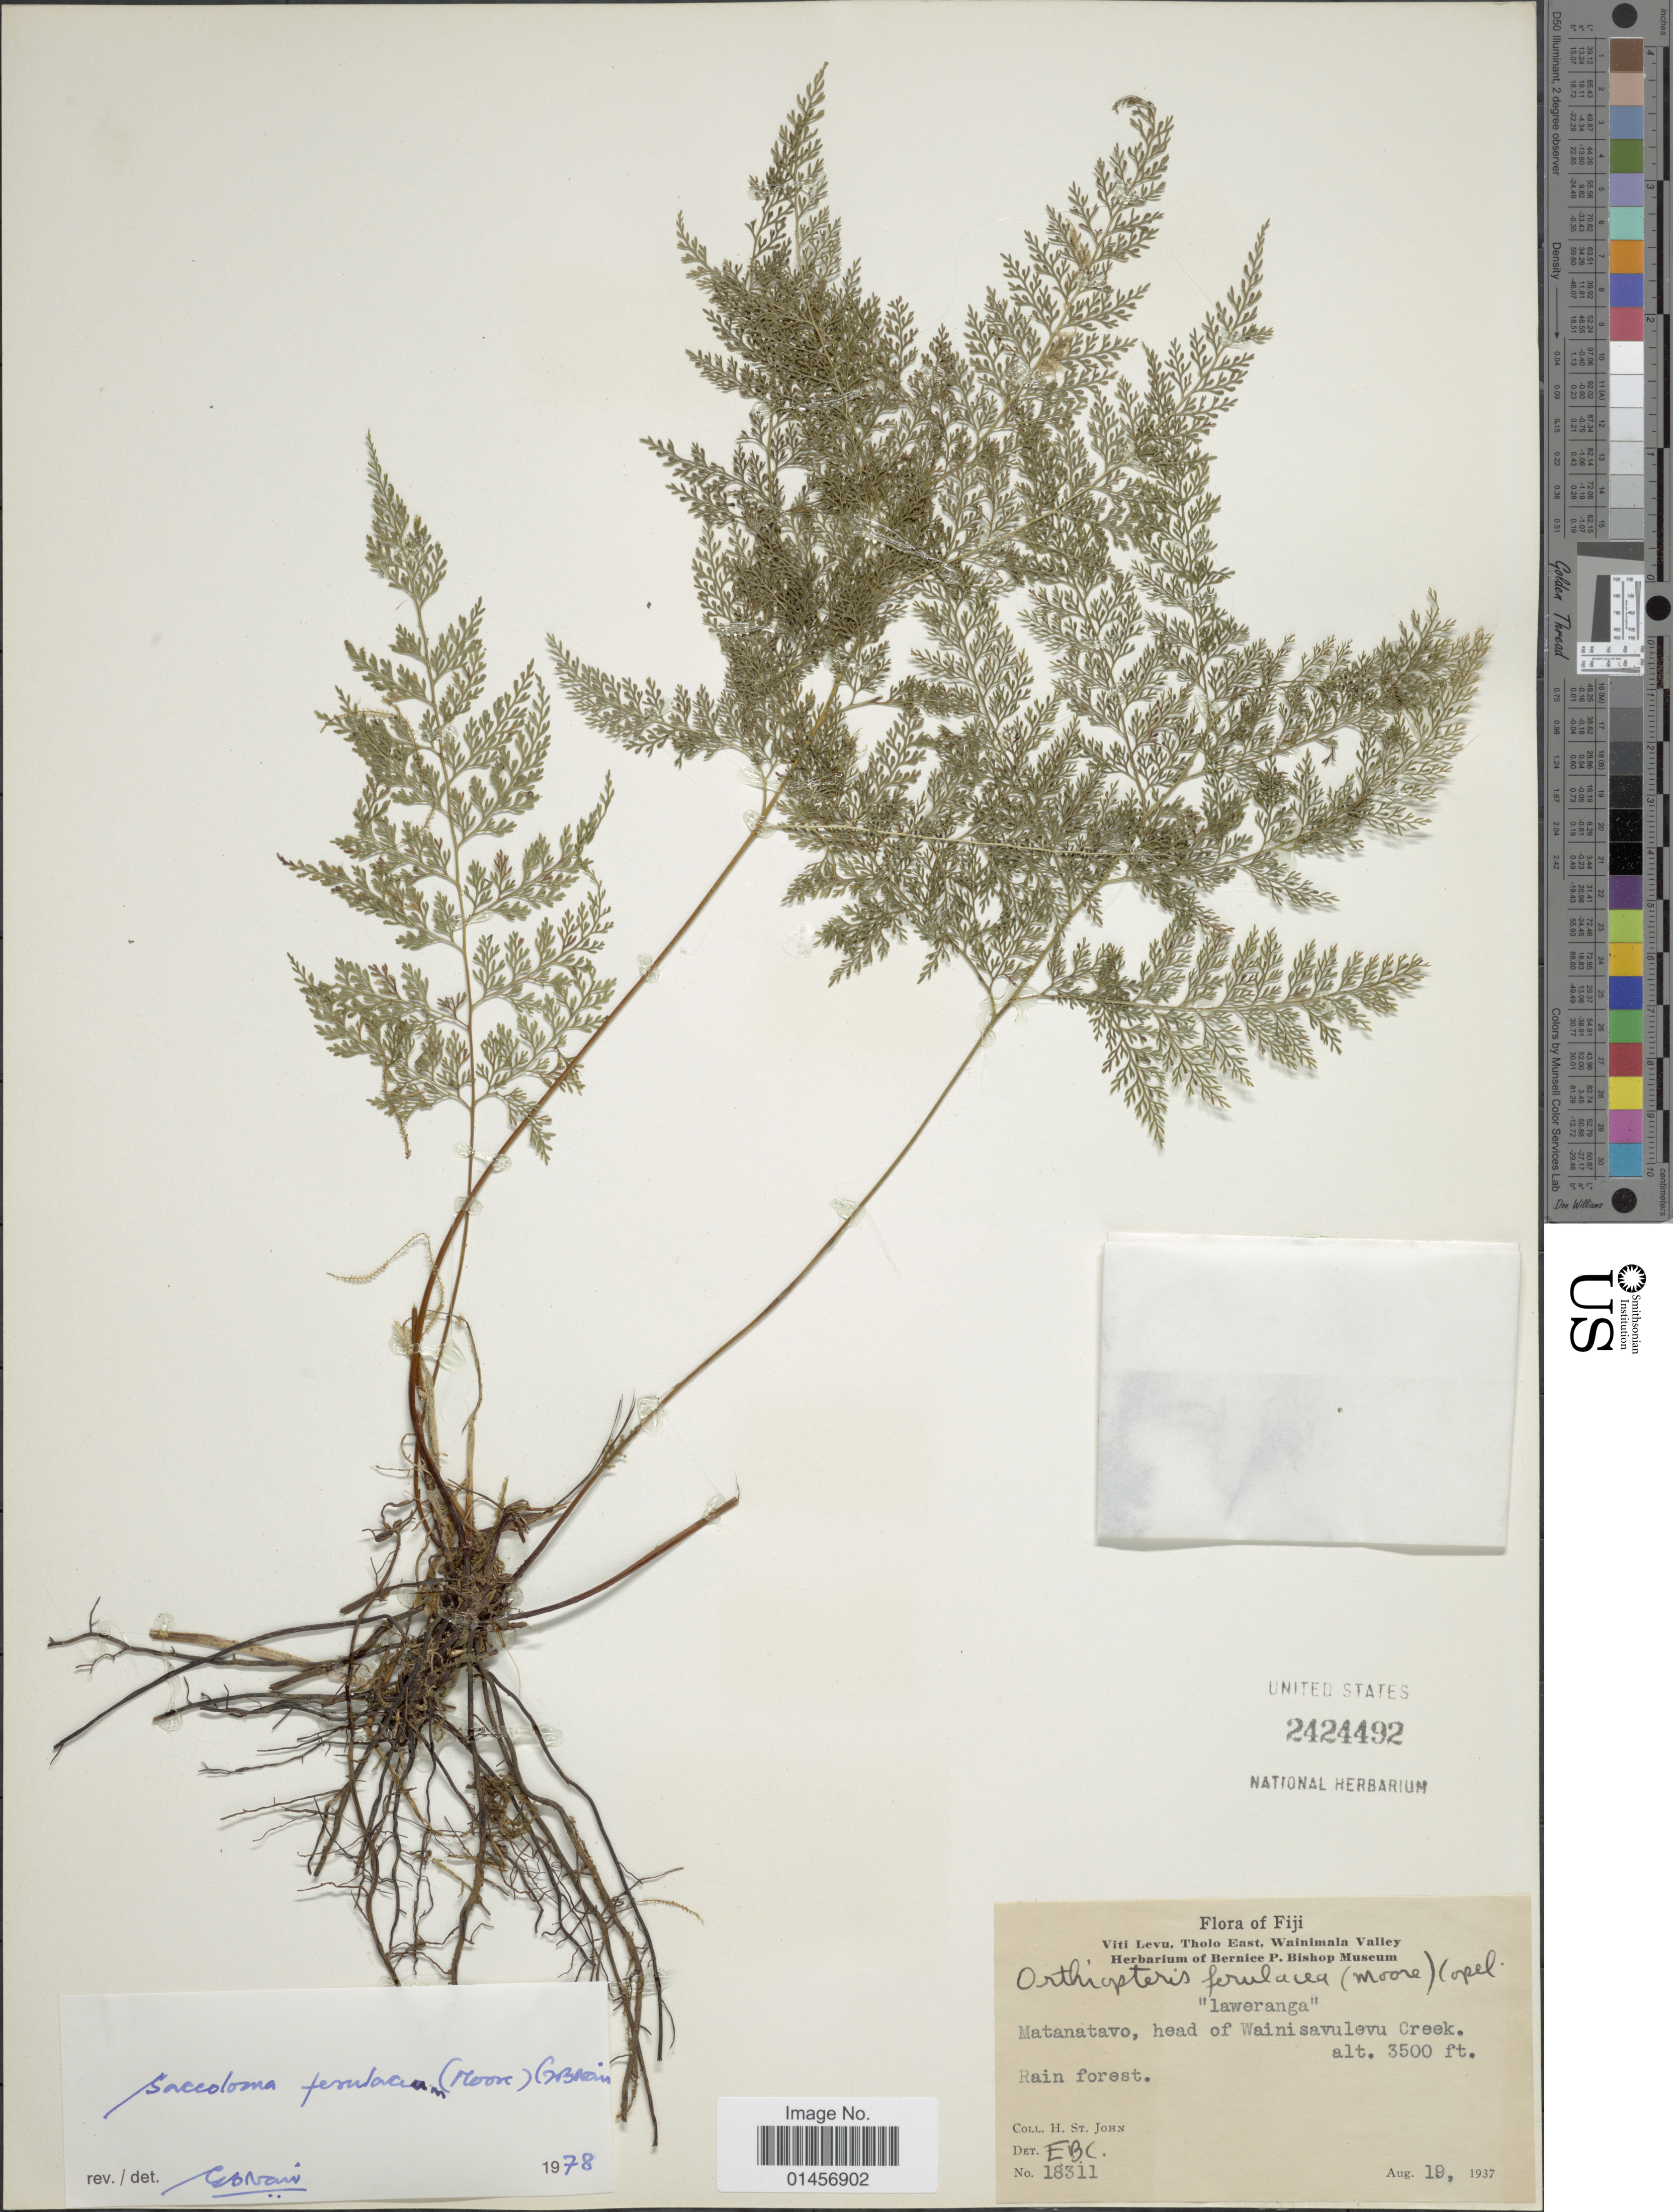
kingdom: Plantae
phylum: Tracheophyta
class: Polypodiopsida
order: Polypodiales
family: Saccolomataceae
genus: Saccoloma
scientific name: Saccoloma ferulaceum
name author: (T. Moore) R.M. Tryon & A.F. Tryon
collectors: H. St. John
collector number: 19311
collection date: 1937-08-19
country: Fiji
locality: Fiji, Viti Levu, Tholo East, Wainimala Valley, Matanatavo, head of Wainisavulevu Creek.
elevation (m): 1067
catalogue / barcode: US 2424492